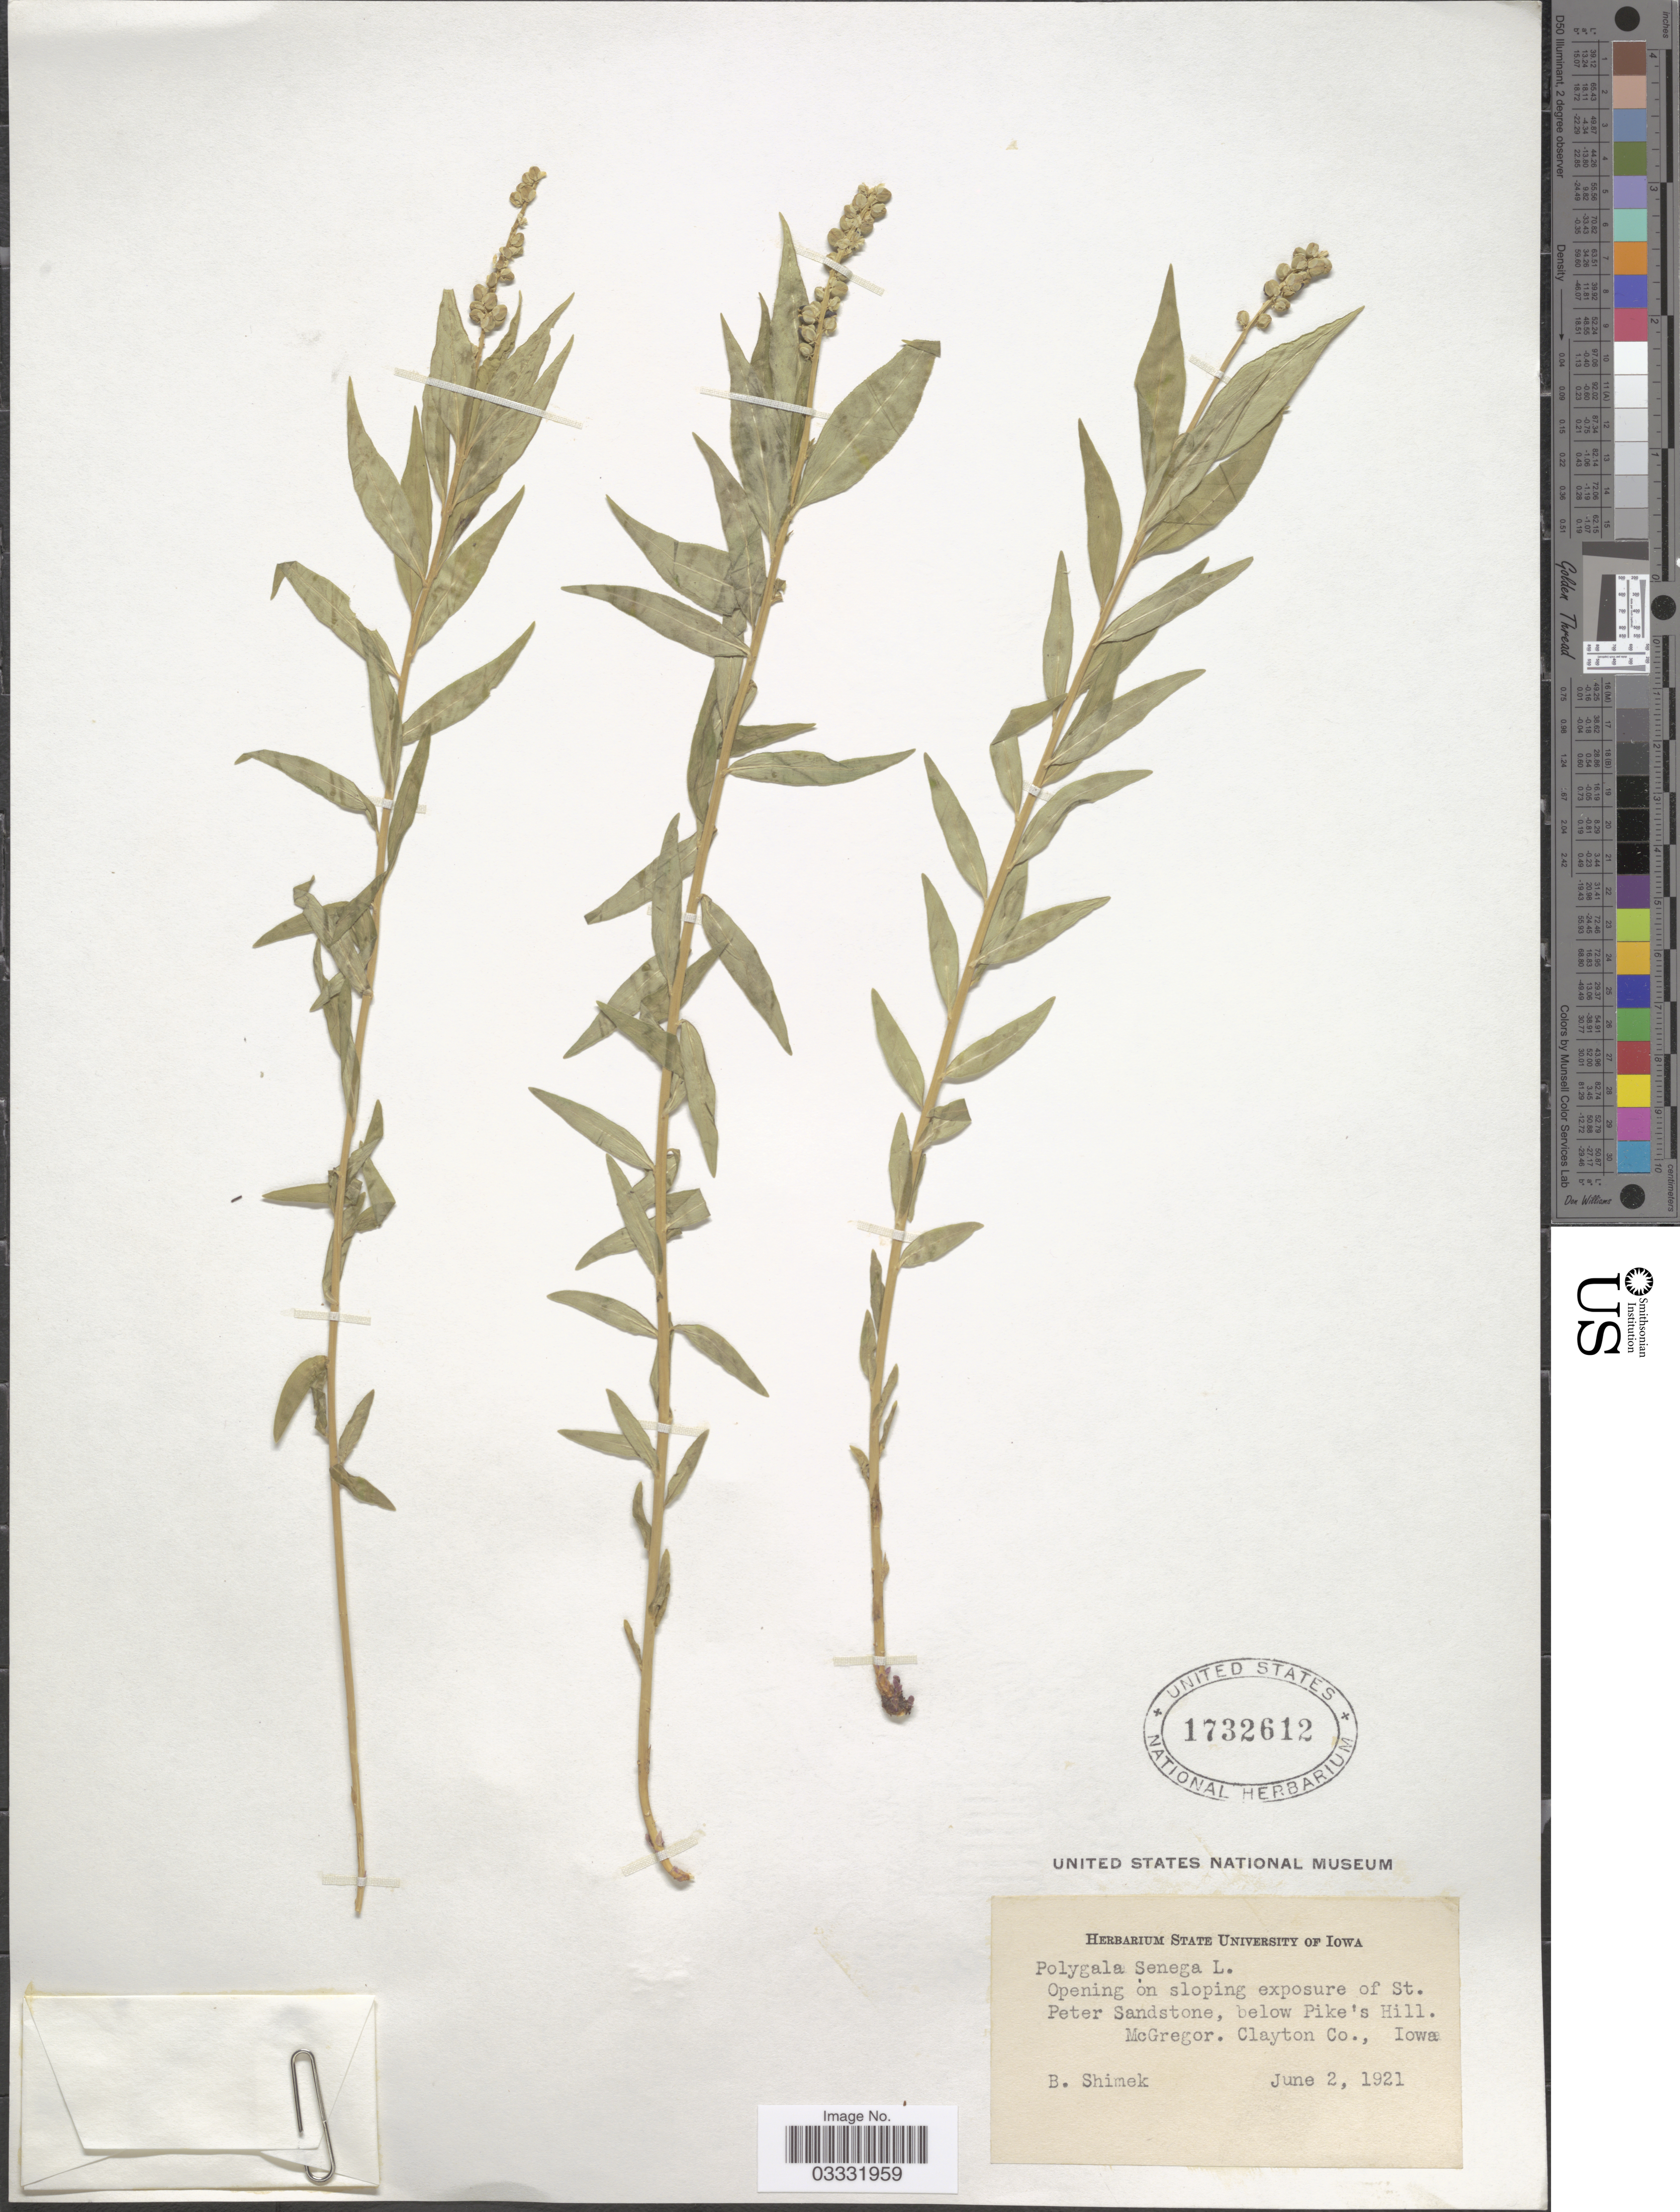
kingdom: Plantae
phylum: Tracheophyta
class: Magnoliopsida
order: Fabales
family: Polygalaceae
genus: Polygala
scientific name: Polygala senega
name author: L.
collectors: B. Shimek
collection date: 1921-06-02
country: United States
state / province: Iowa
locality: Opening on sloping exposure of St. Peter Sandstone, below Pike's Hill. McGregor, Clayton Co.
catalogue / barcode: US 1732612